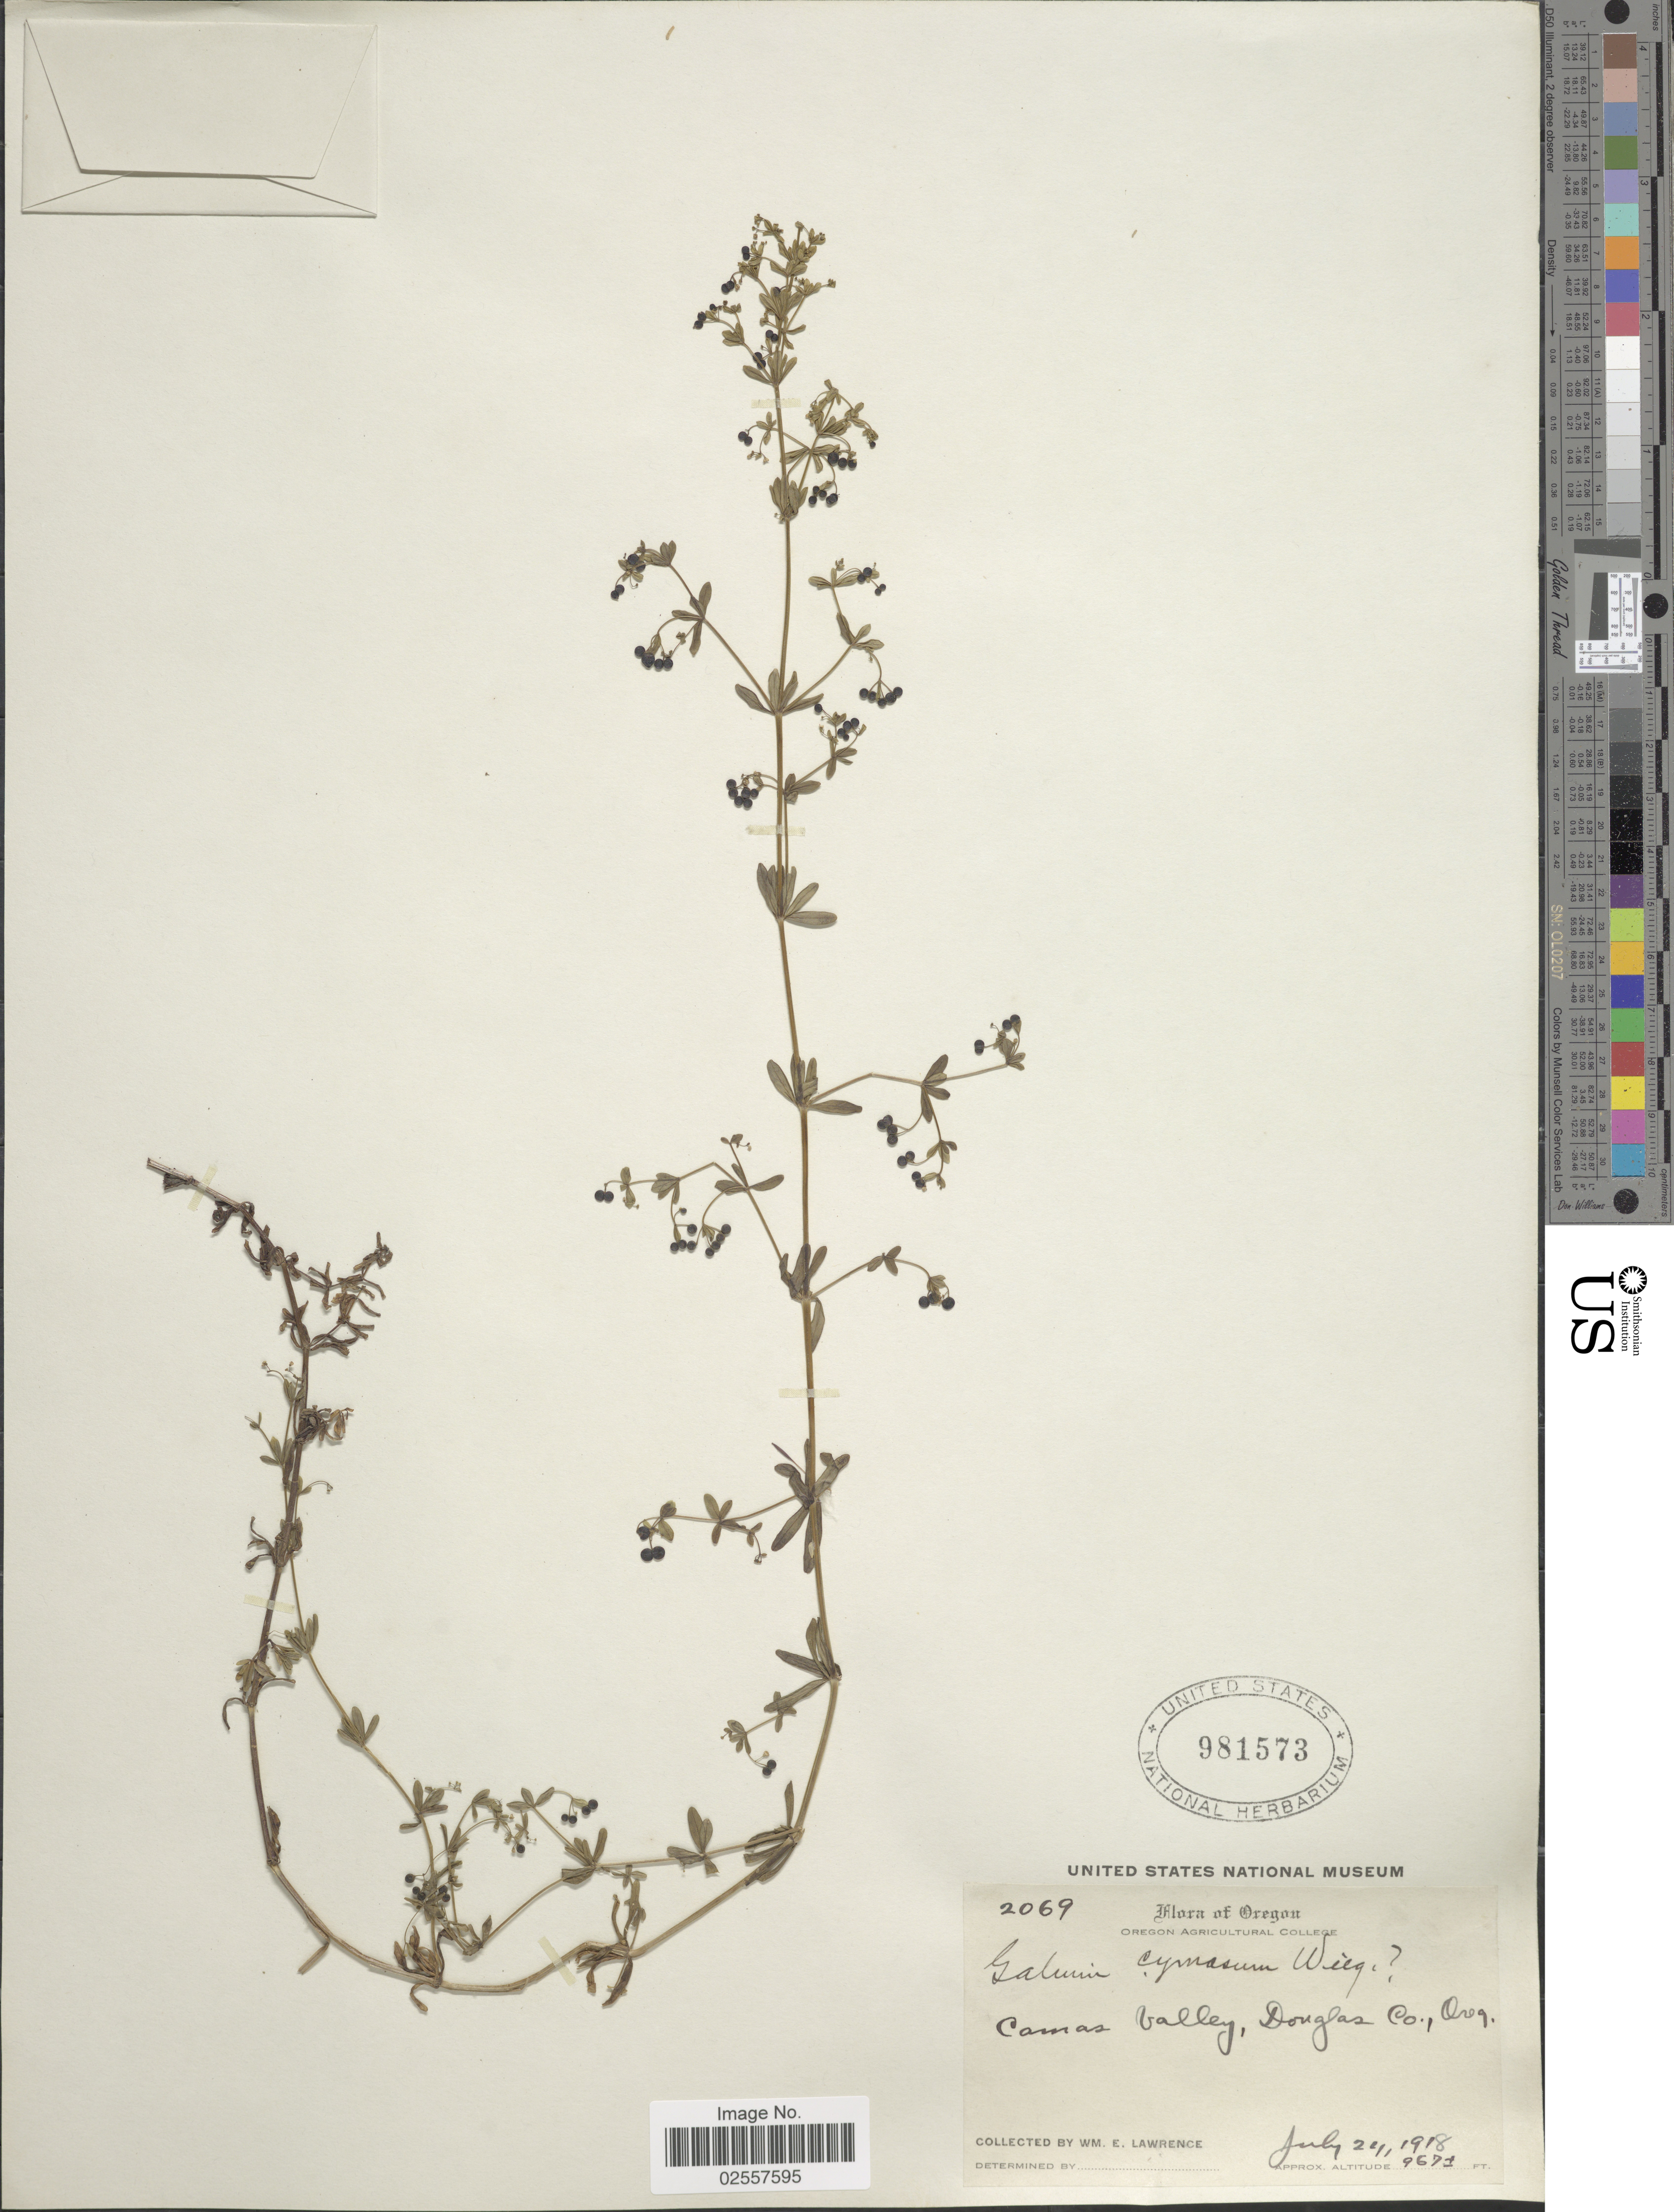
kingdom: Plantae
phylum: Tracheophyta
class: Magnoliopsida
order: Gentianales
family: Rubiaceae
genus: Galium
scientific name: Galium cymosum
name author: Wiegand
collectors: W. Lawrence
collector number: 2069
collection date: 1918-07-24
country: United States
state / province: Oregon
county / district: Douglas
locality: Camas Valley, Douglas Co.,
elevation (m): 295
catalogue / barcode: US 981573